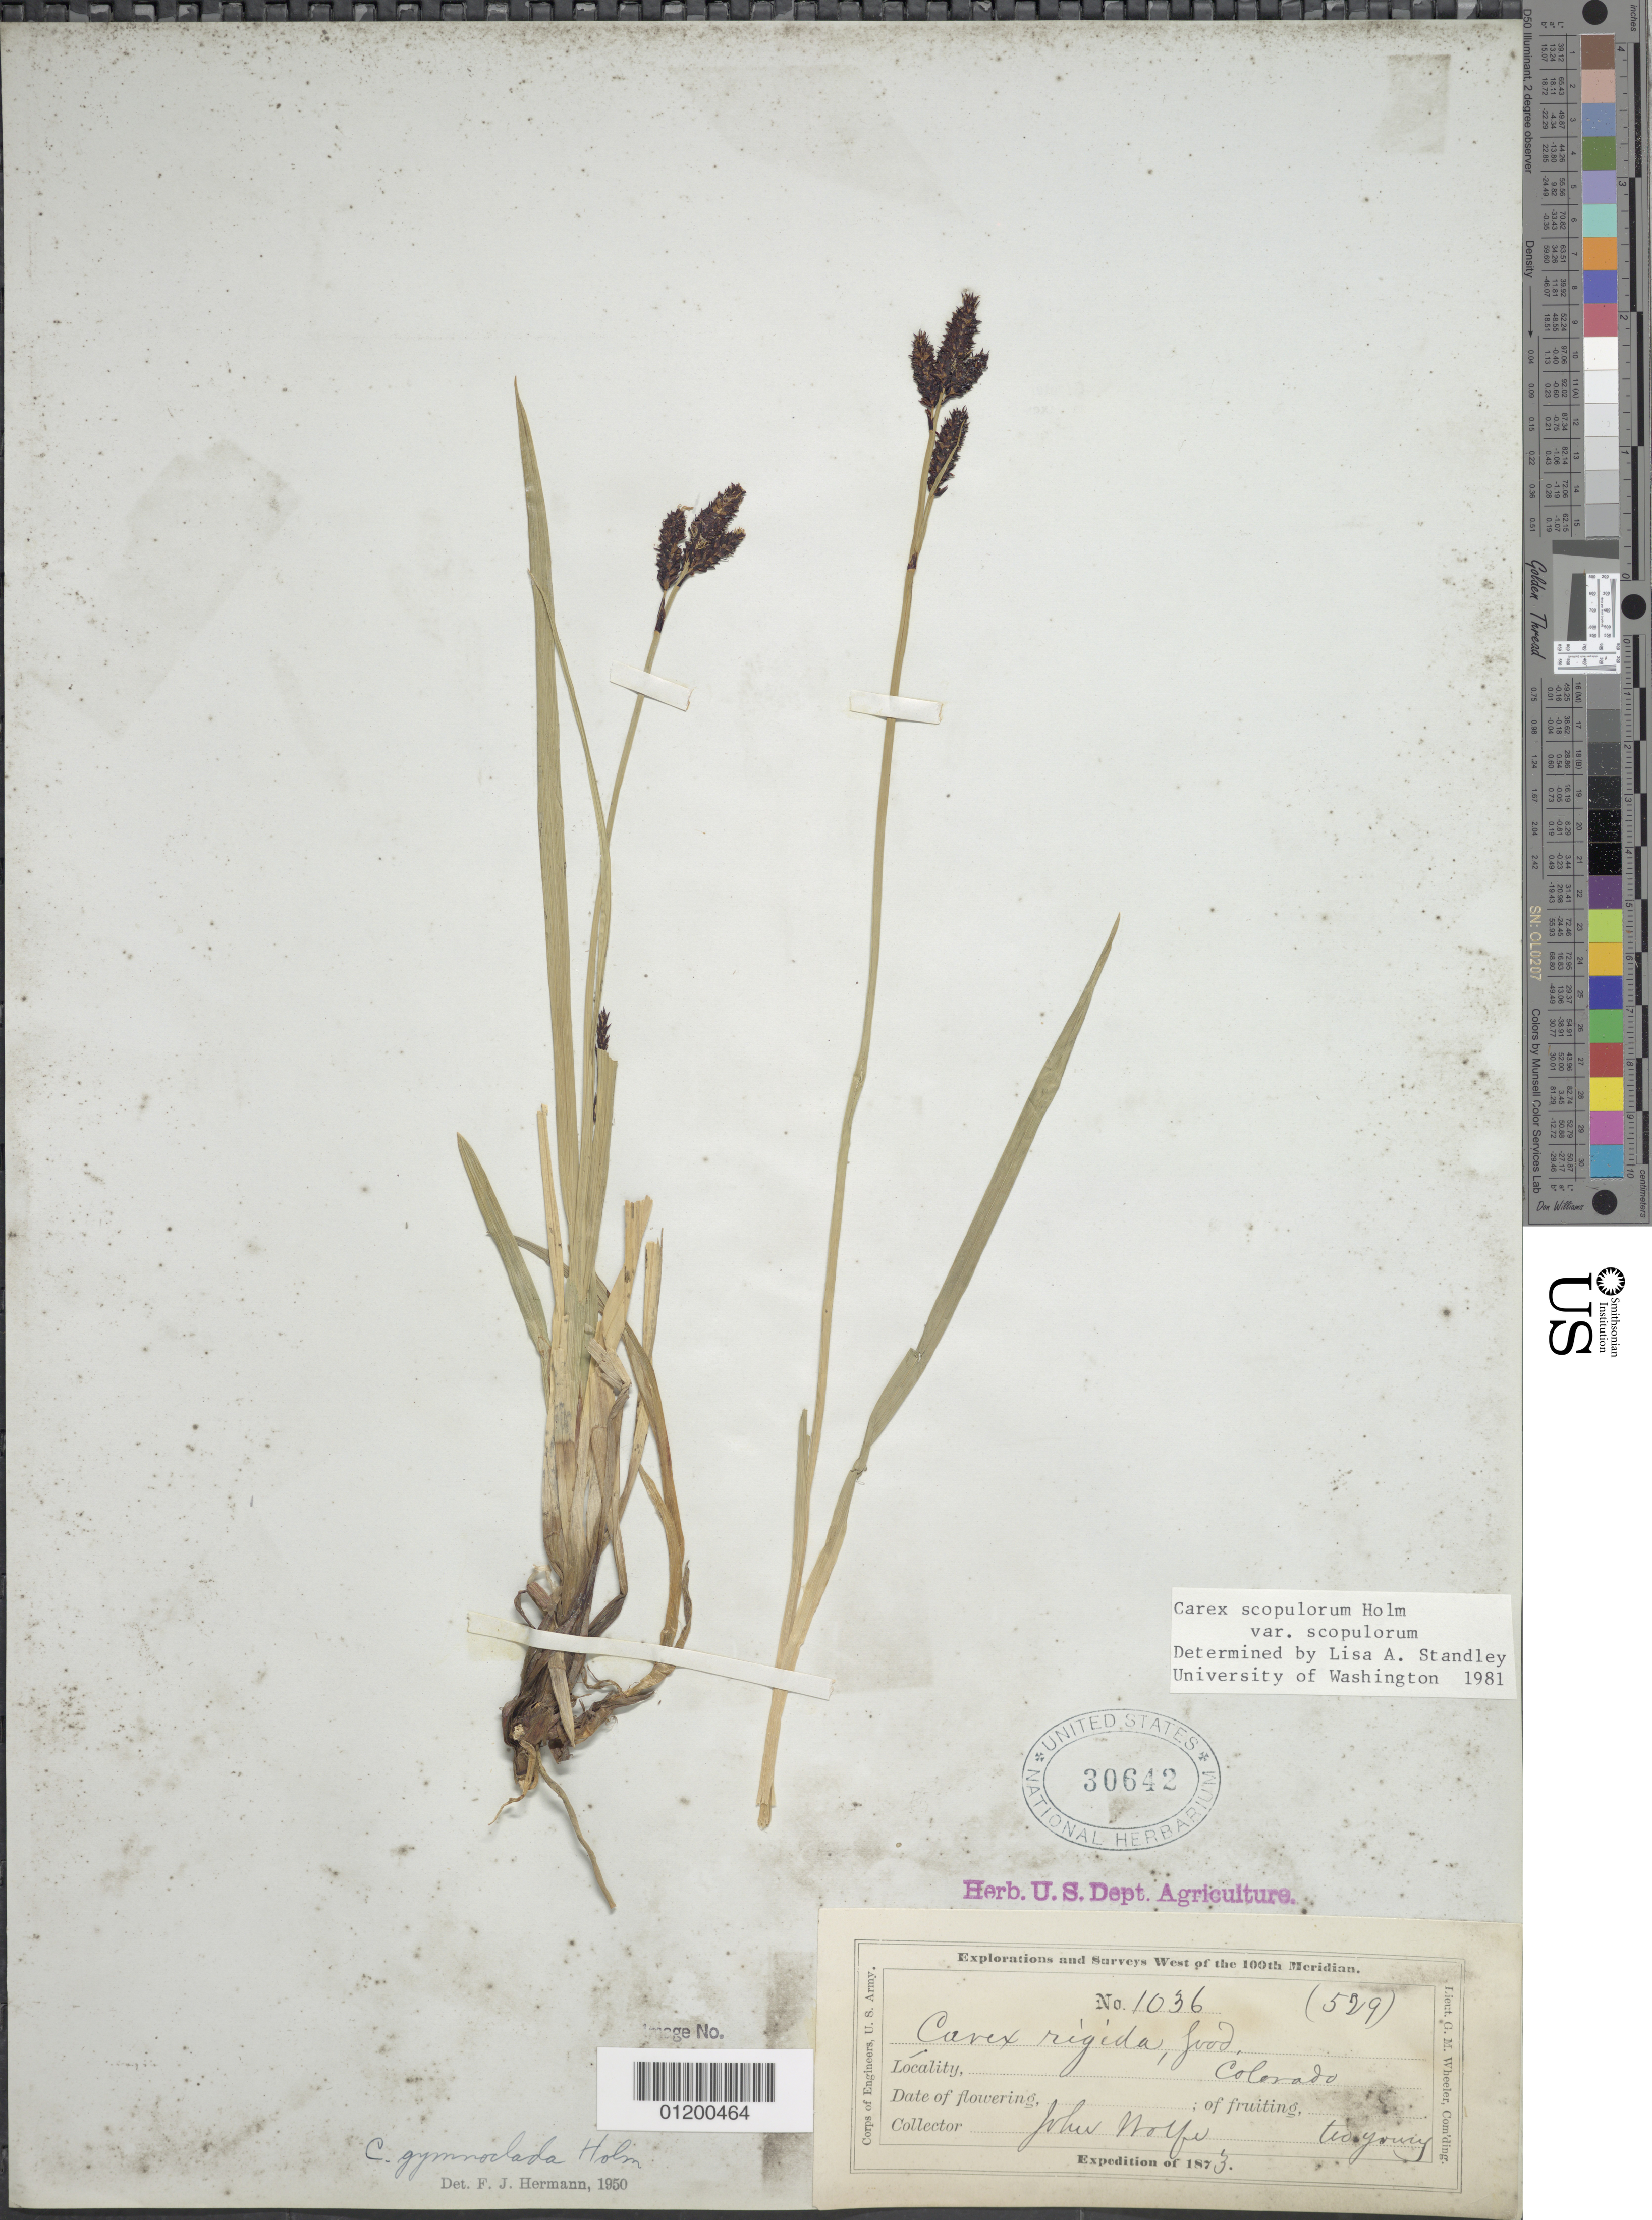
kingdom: Plantae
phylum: Tracheophyta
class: Liliopsida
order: Poales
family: Cyperaceae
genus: Carex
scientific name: Carex scopulorum var. scopulorum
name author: Holm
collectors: J. Wolf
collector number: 1036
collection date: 1873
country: United States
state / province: Colorado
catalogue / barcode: US 30642